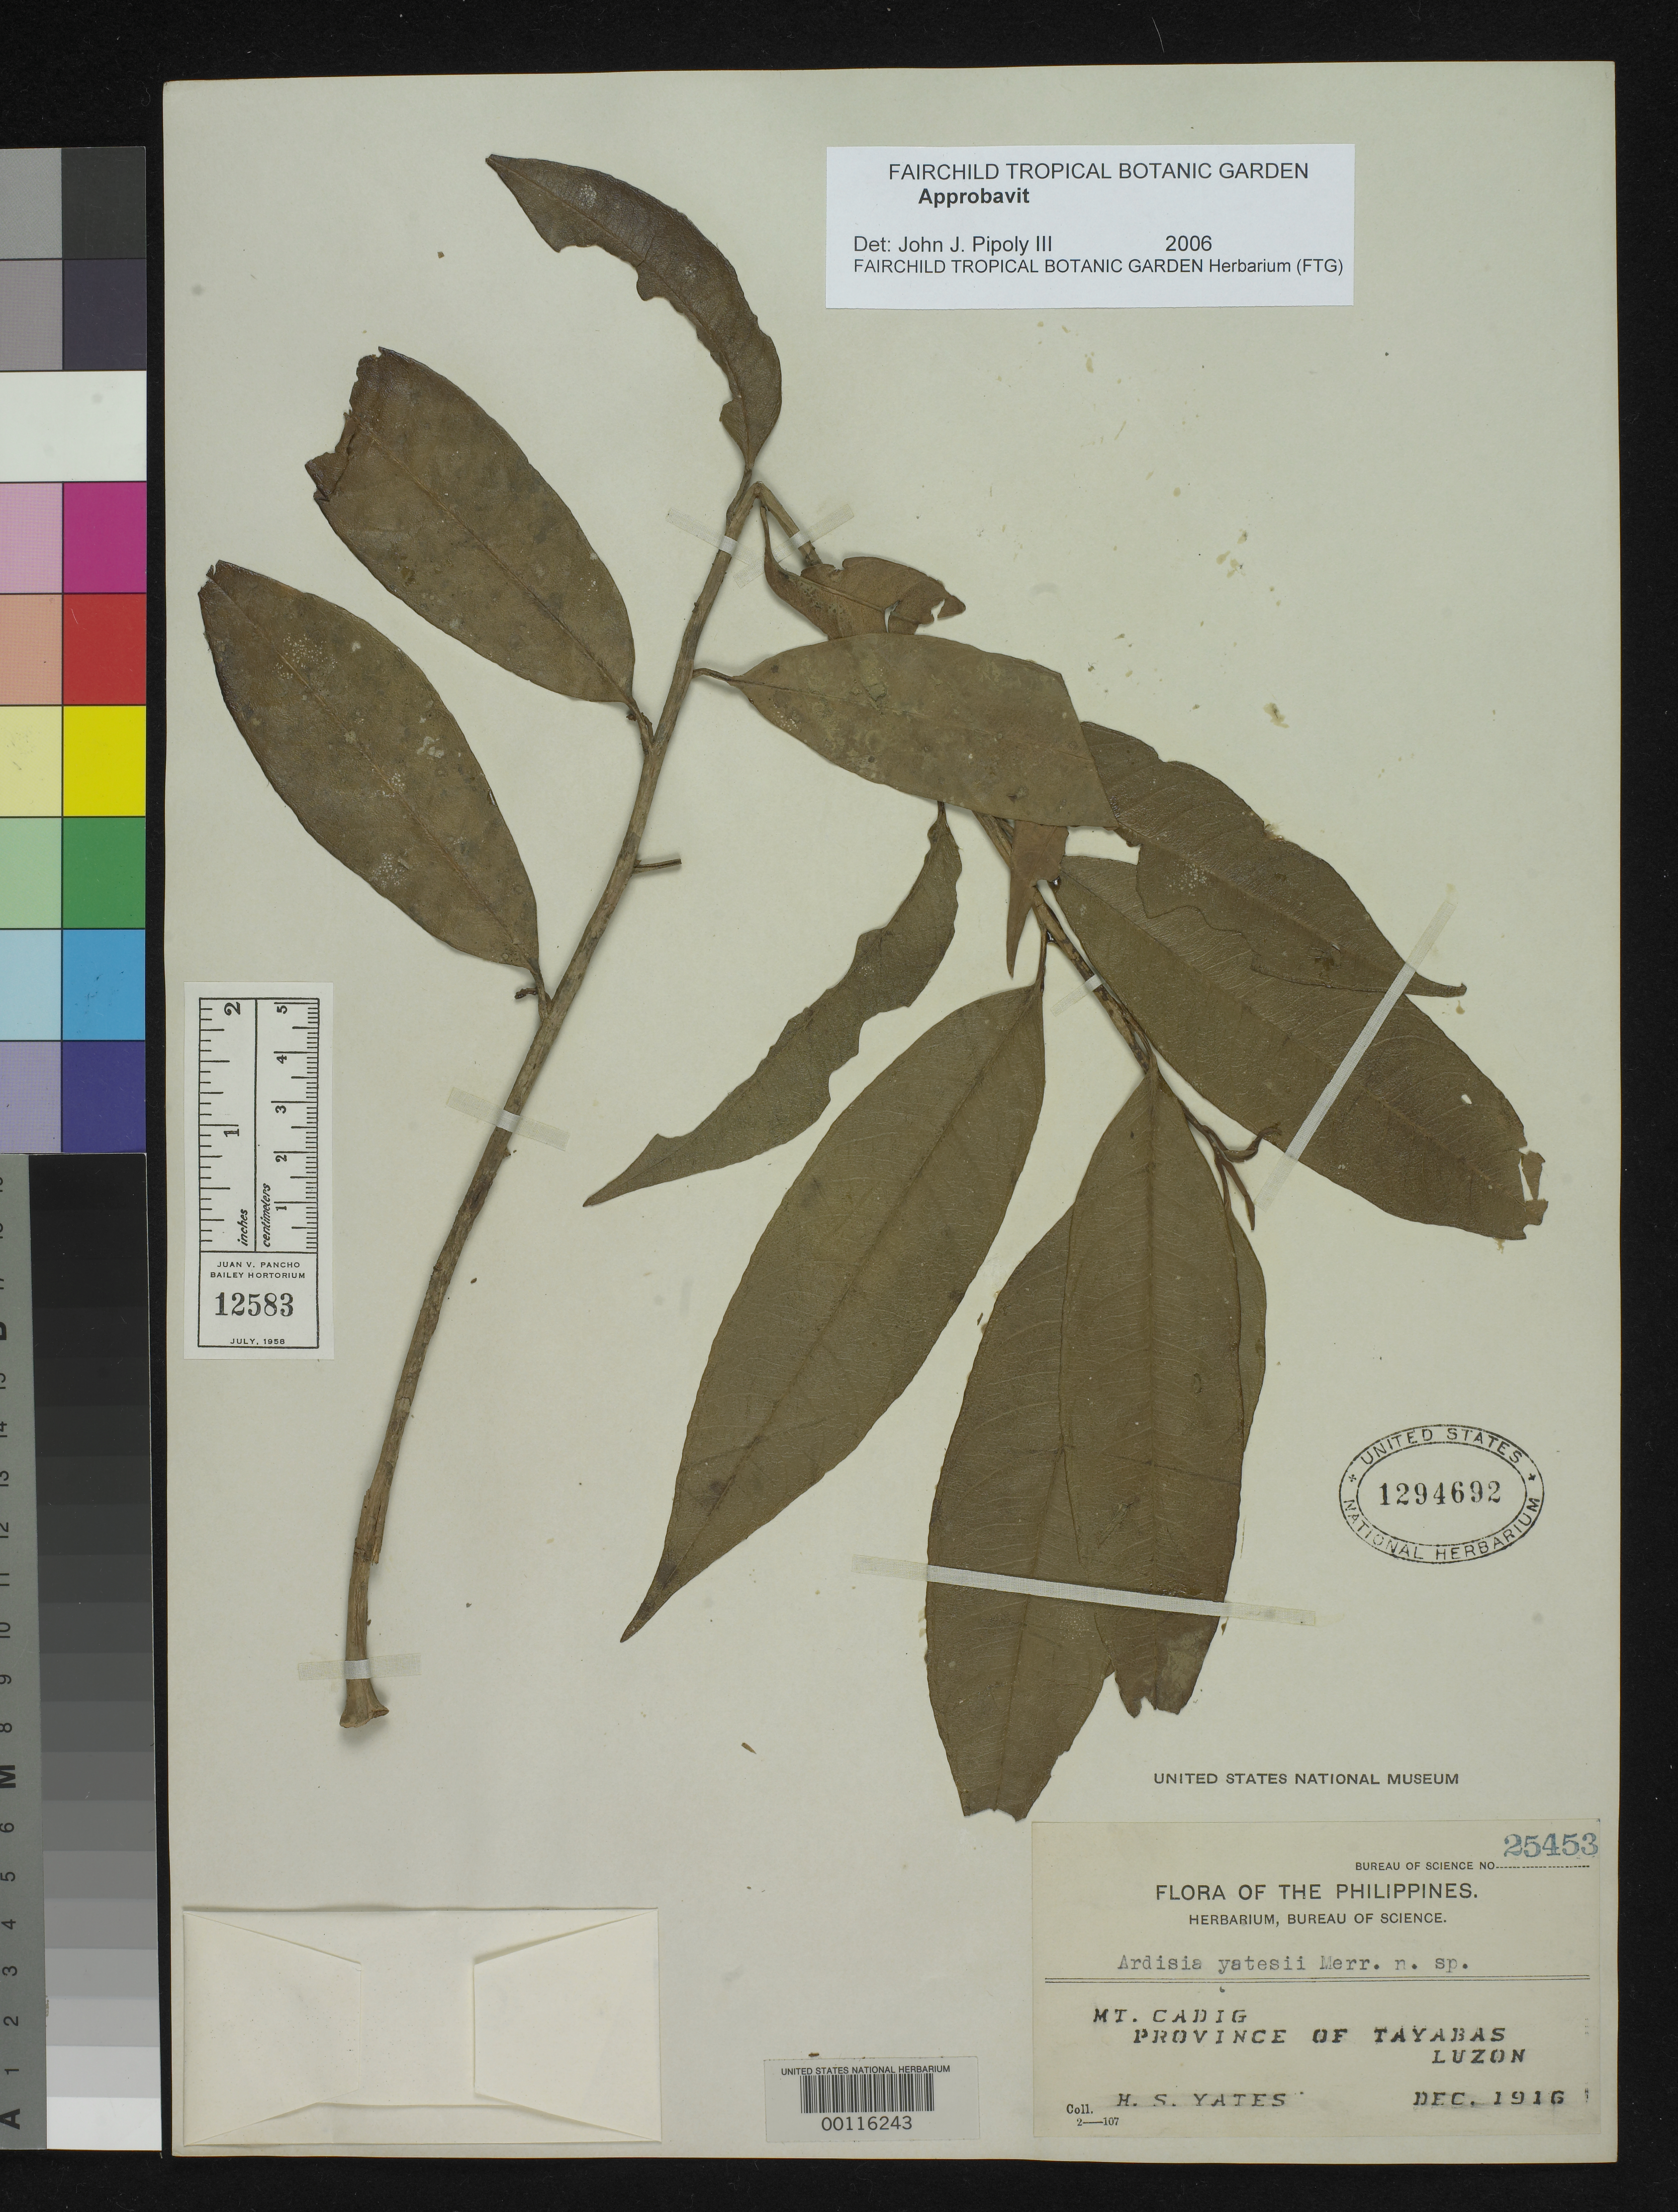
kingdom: Plantae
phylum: Tracheophyta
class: Magnoliopsida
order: Ericales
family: Primulaceae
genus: Ardisia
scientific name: Ardisia yatesii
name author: Merr.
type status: Isotype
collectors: H. S. Yates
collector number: Bur. Sci. 25453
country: Philippines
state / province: Calabarzon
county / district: Quezon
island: Luzon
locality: Mt. Cadig.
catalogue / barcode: US 1294692